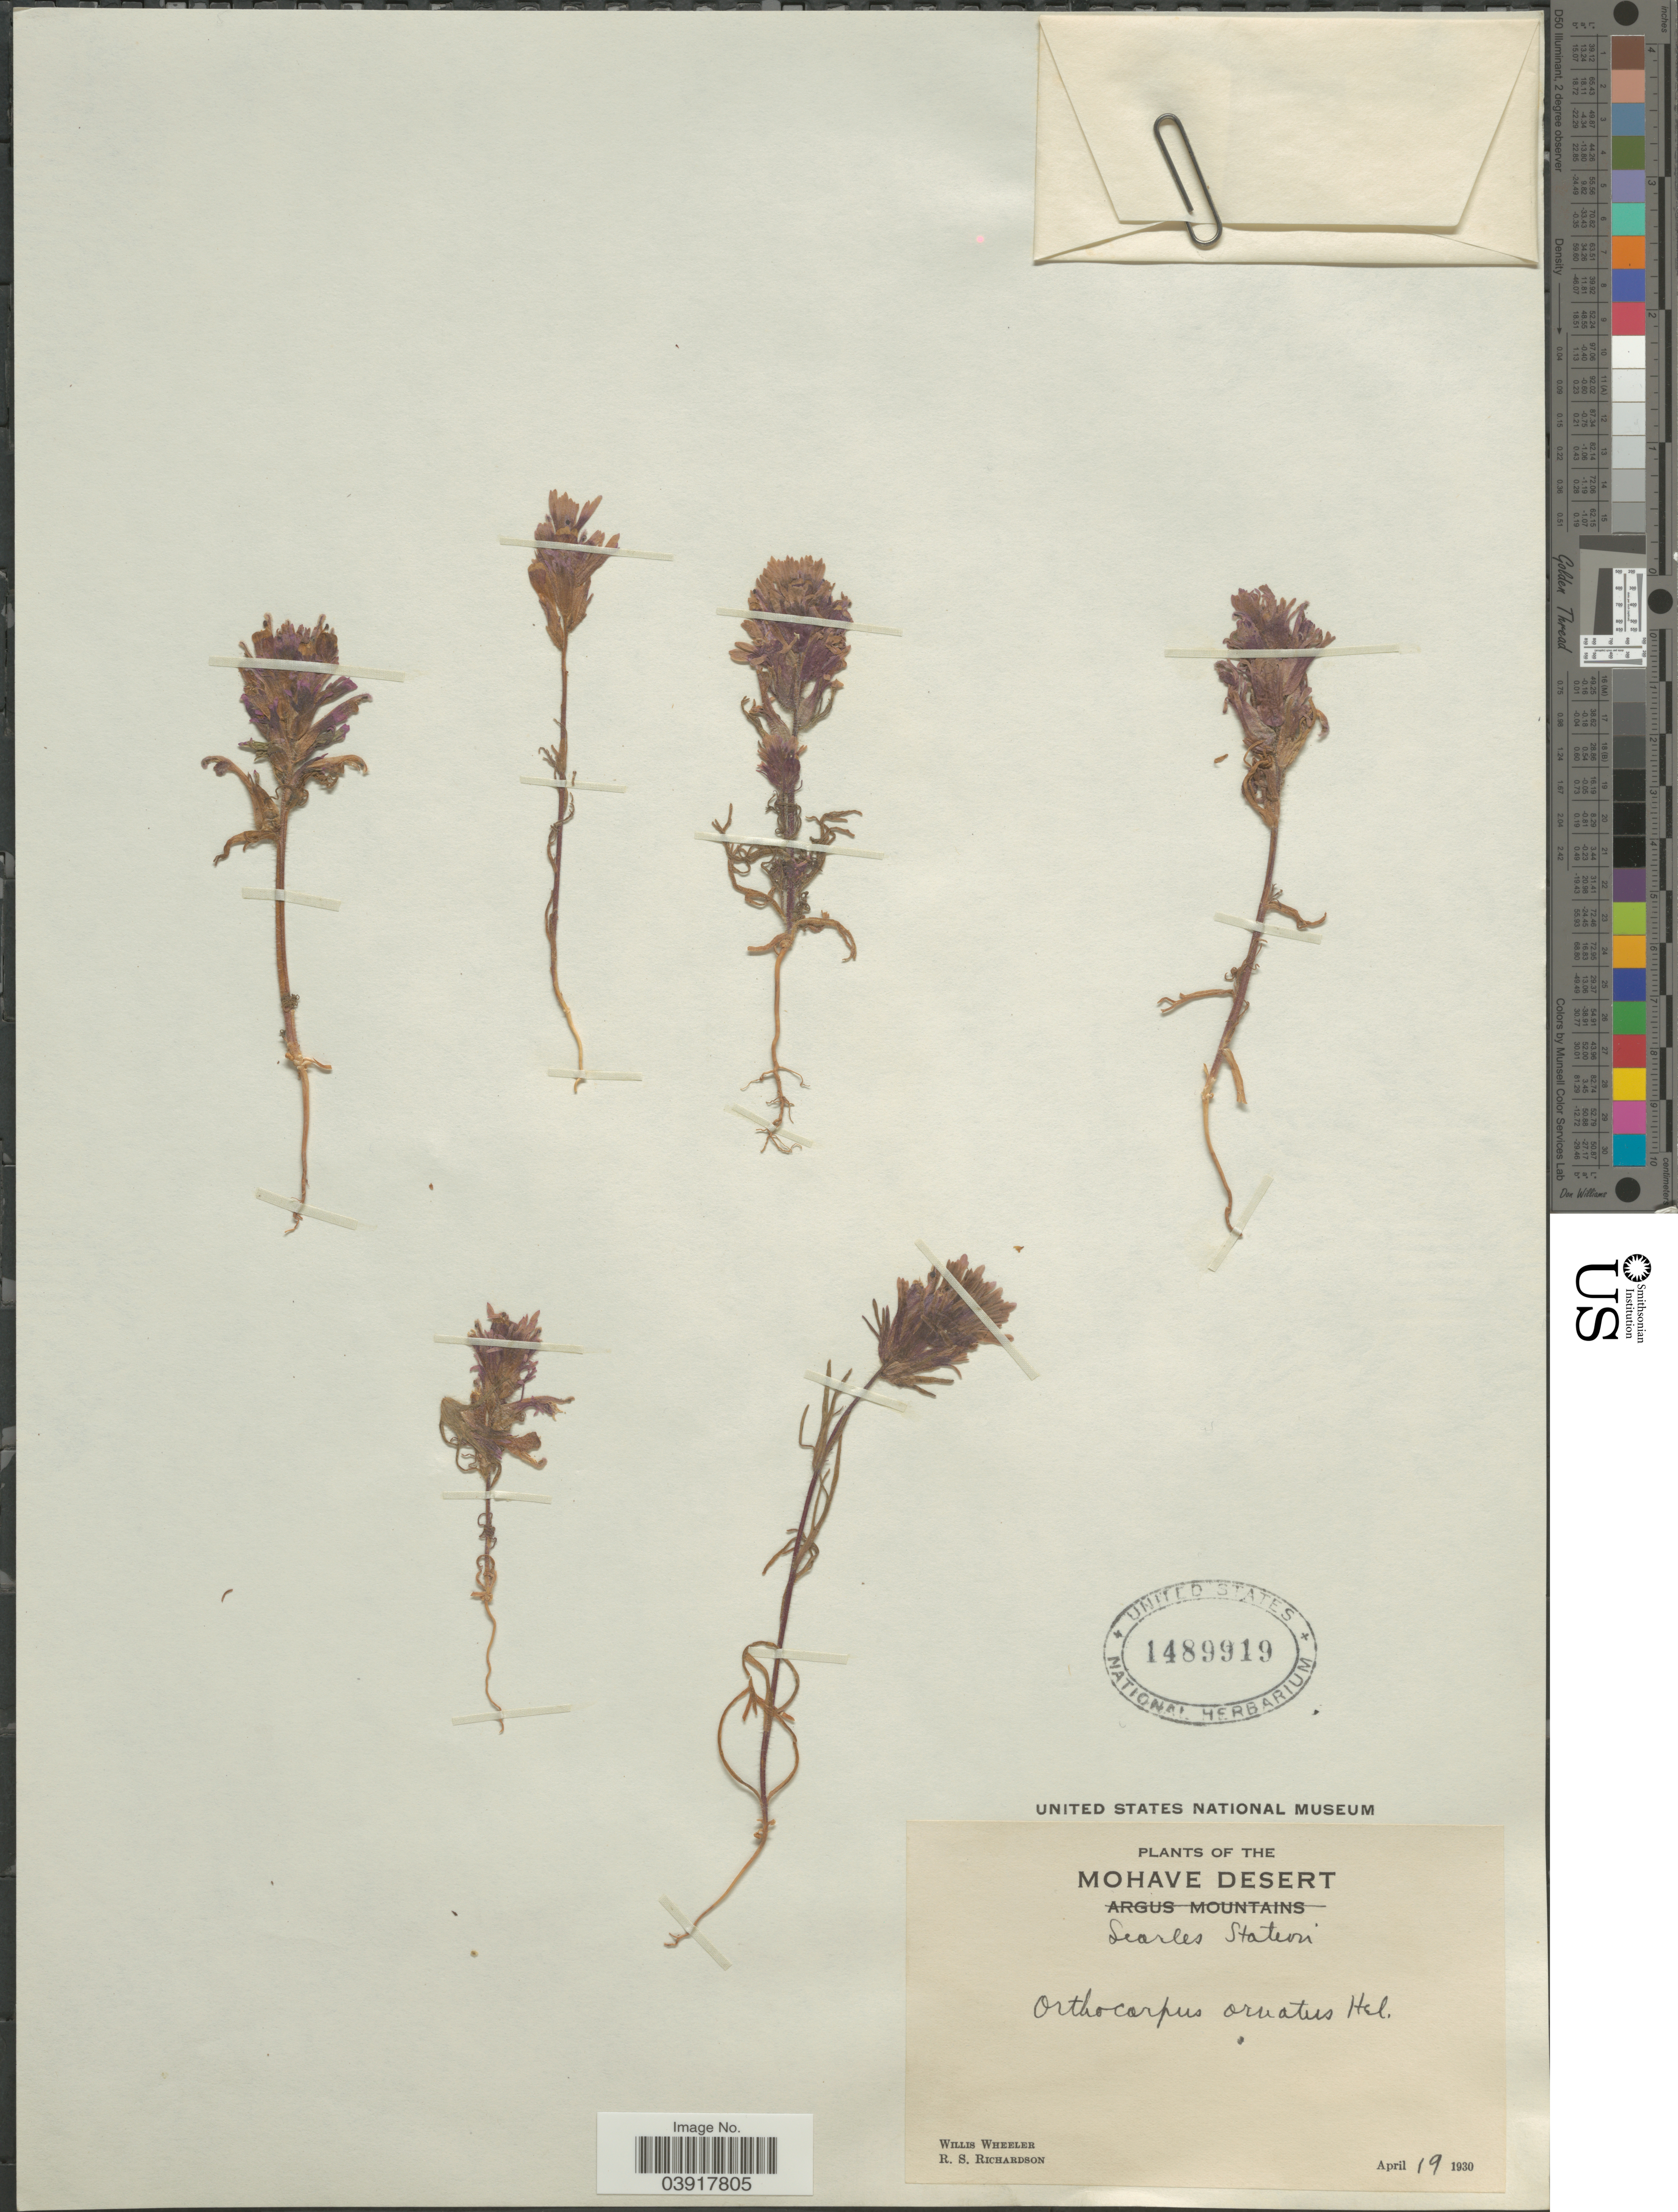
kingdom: Plantae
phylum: Tracheophyta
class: Magnoliopsida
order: Lamiales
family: Orobanchaceae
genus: Orthocarpus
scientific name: Orthocarpus ornatus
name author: A. Heller ex Jeps.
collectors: W. Wheeler & R. Richardson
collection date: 1930-04-19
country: United States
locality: The Mohave Desert. Searles Station.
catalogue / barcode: US 1489919